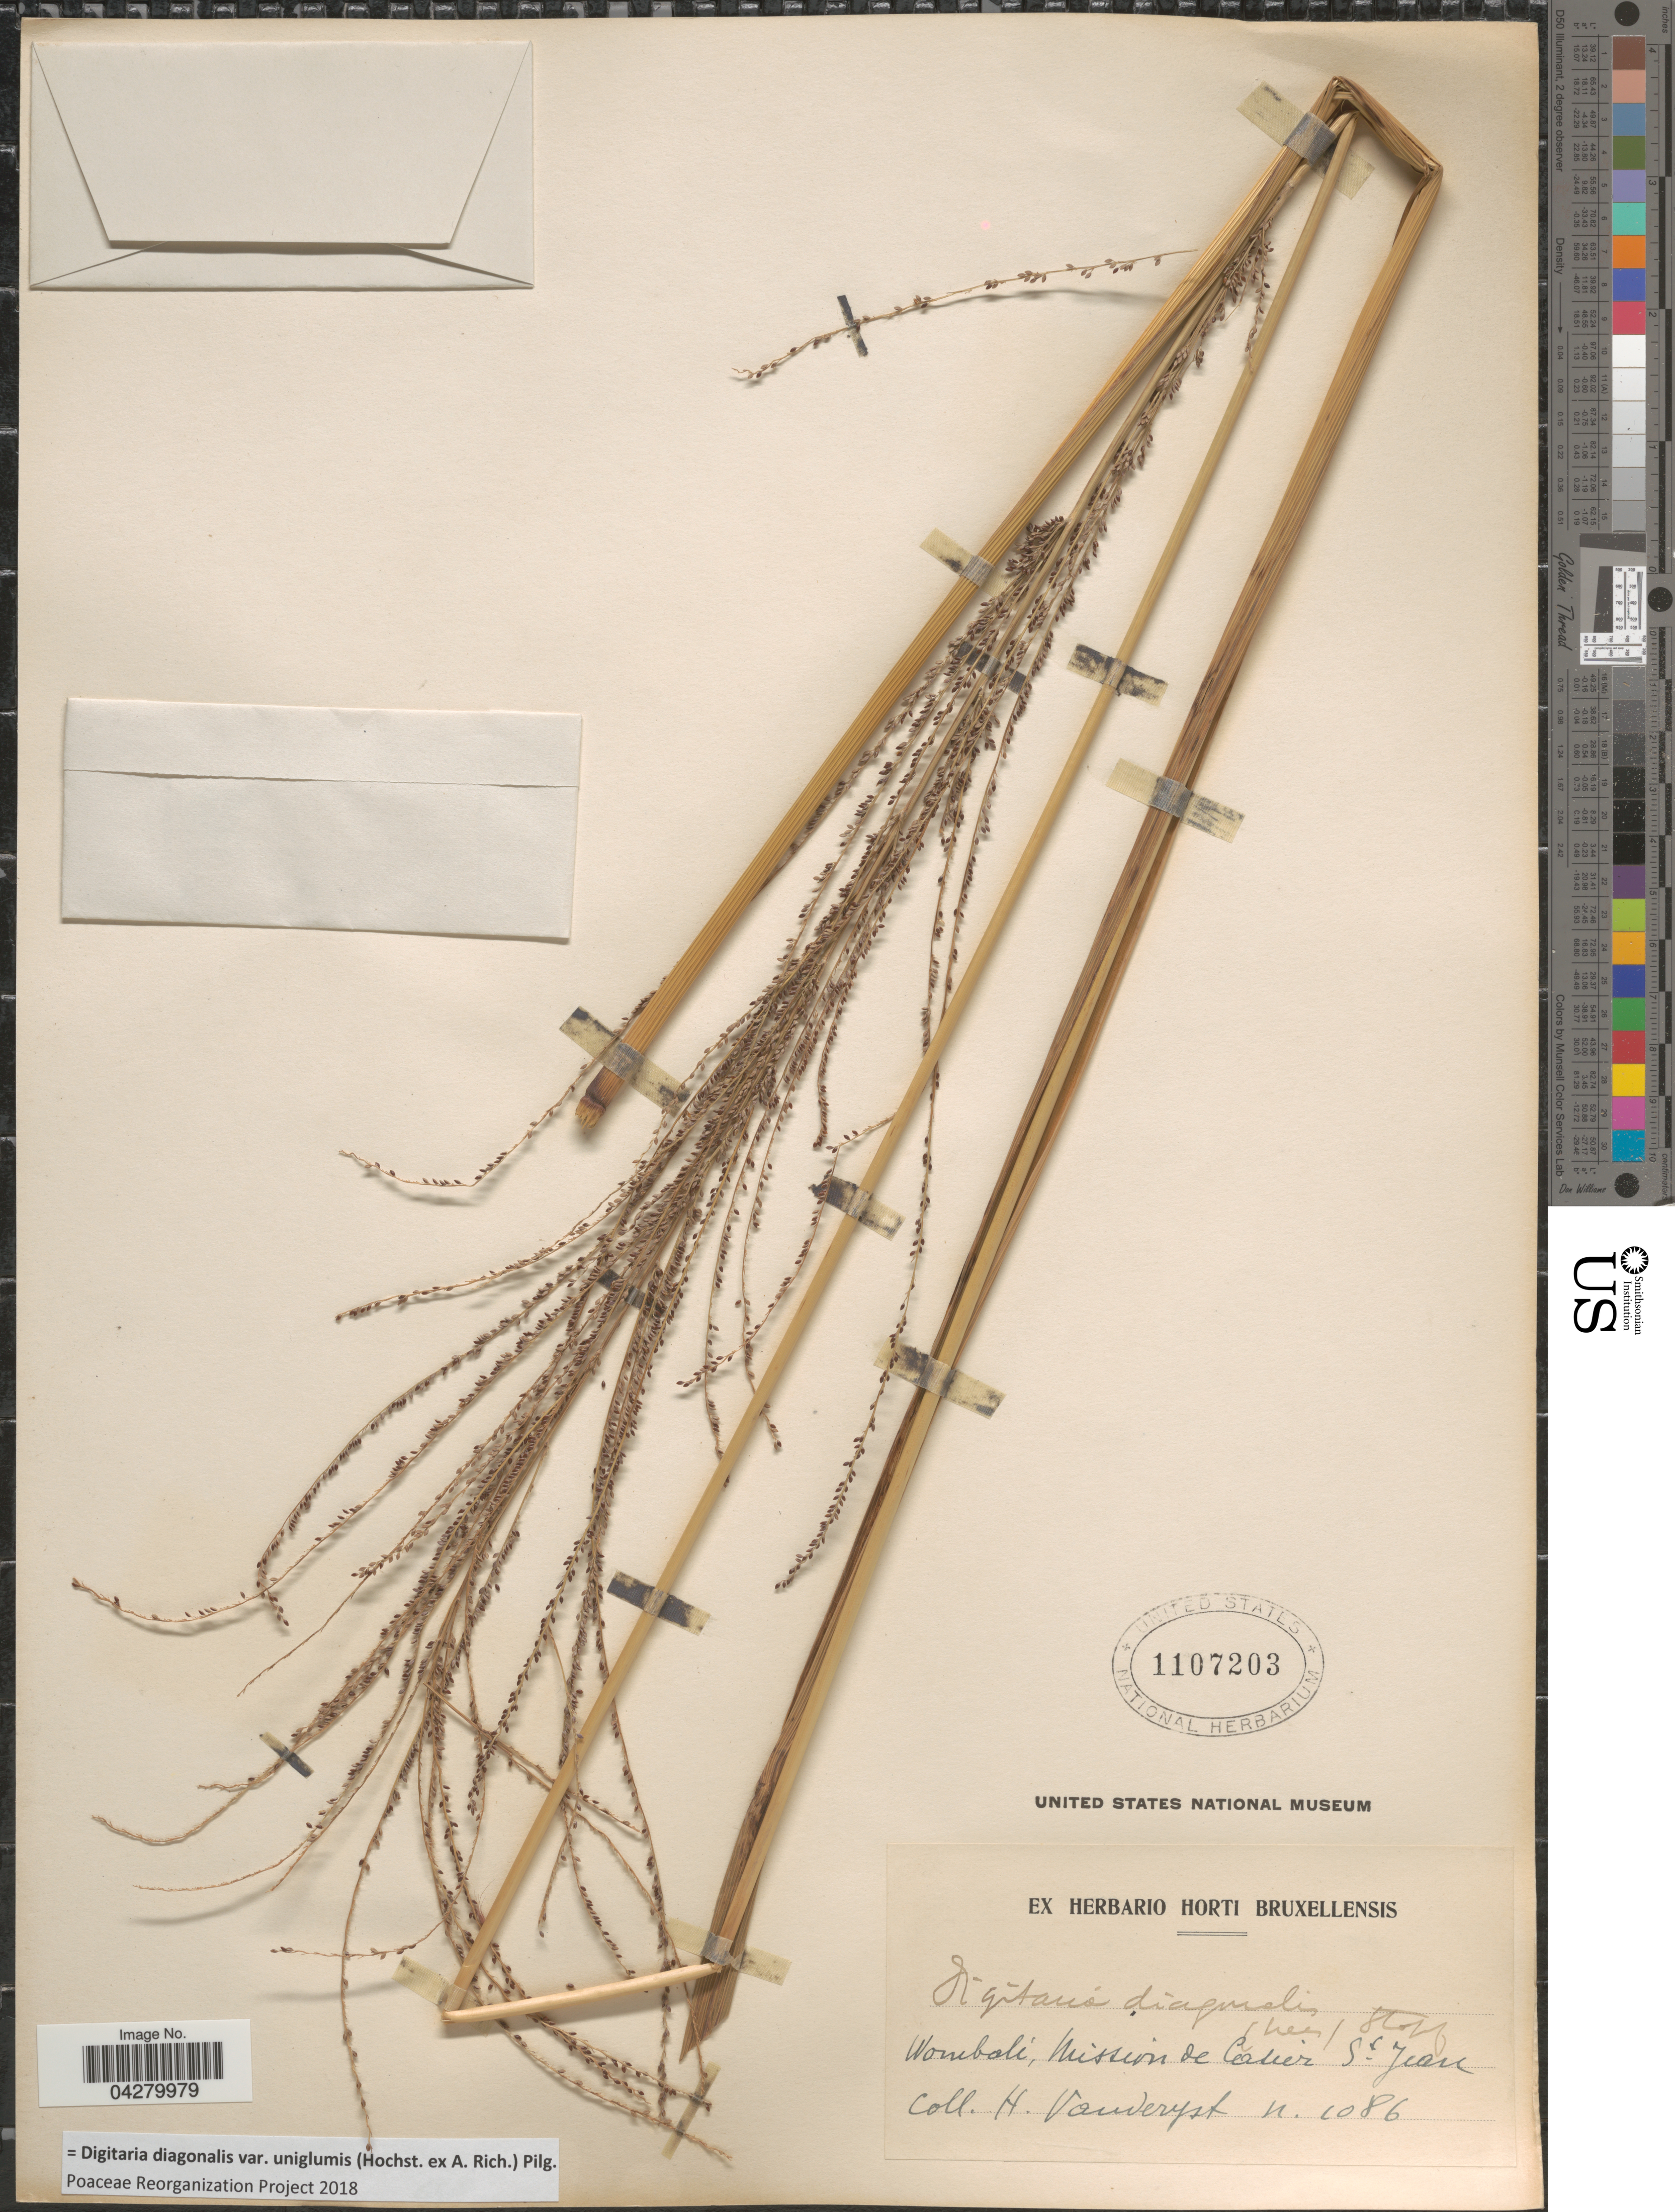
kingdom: Plantae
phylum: Tracheophyta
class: Liliopsida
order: Poales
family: Poaceae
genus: Digitaria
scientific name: Digitaria diagonalis var. uniglumis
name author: (Hochst. ex A. Rich.) Pilg.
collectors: H. J. R. Vanderyst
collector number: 1086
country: Congo, Democratic Republic of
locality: Wombali, Mission de Calier St Jean.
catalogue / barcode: US 1107203